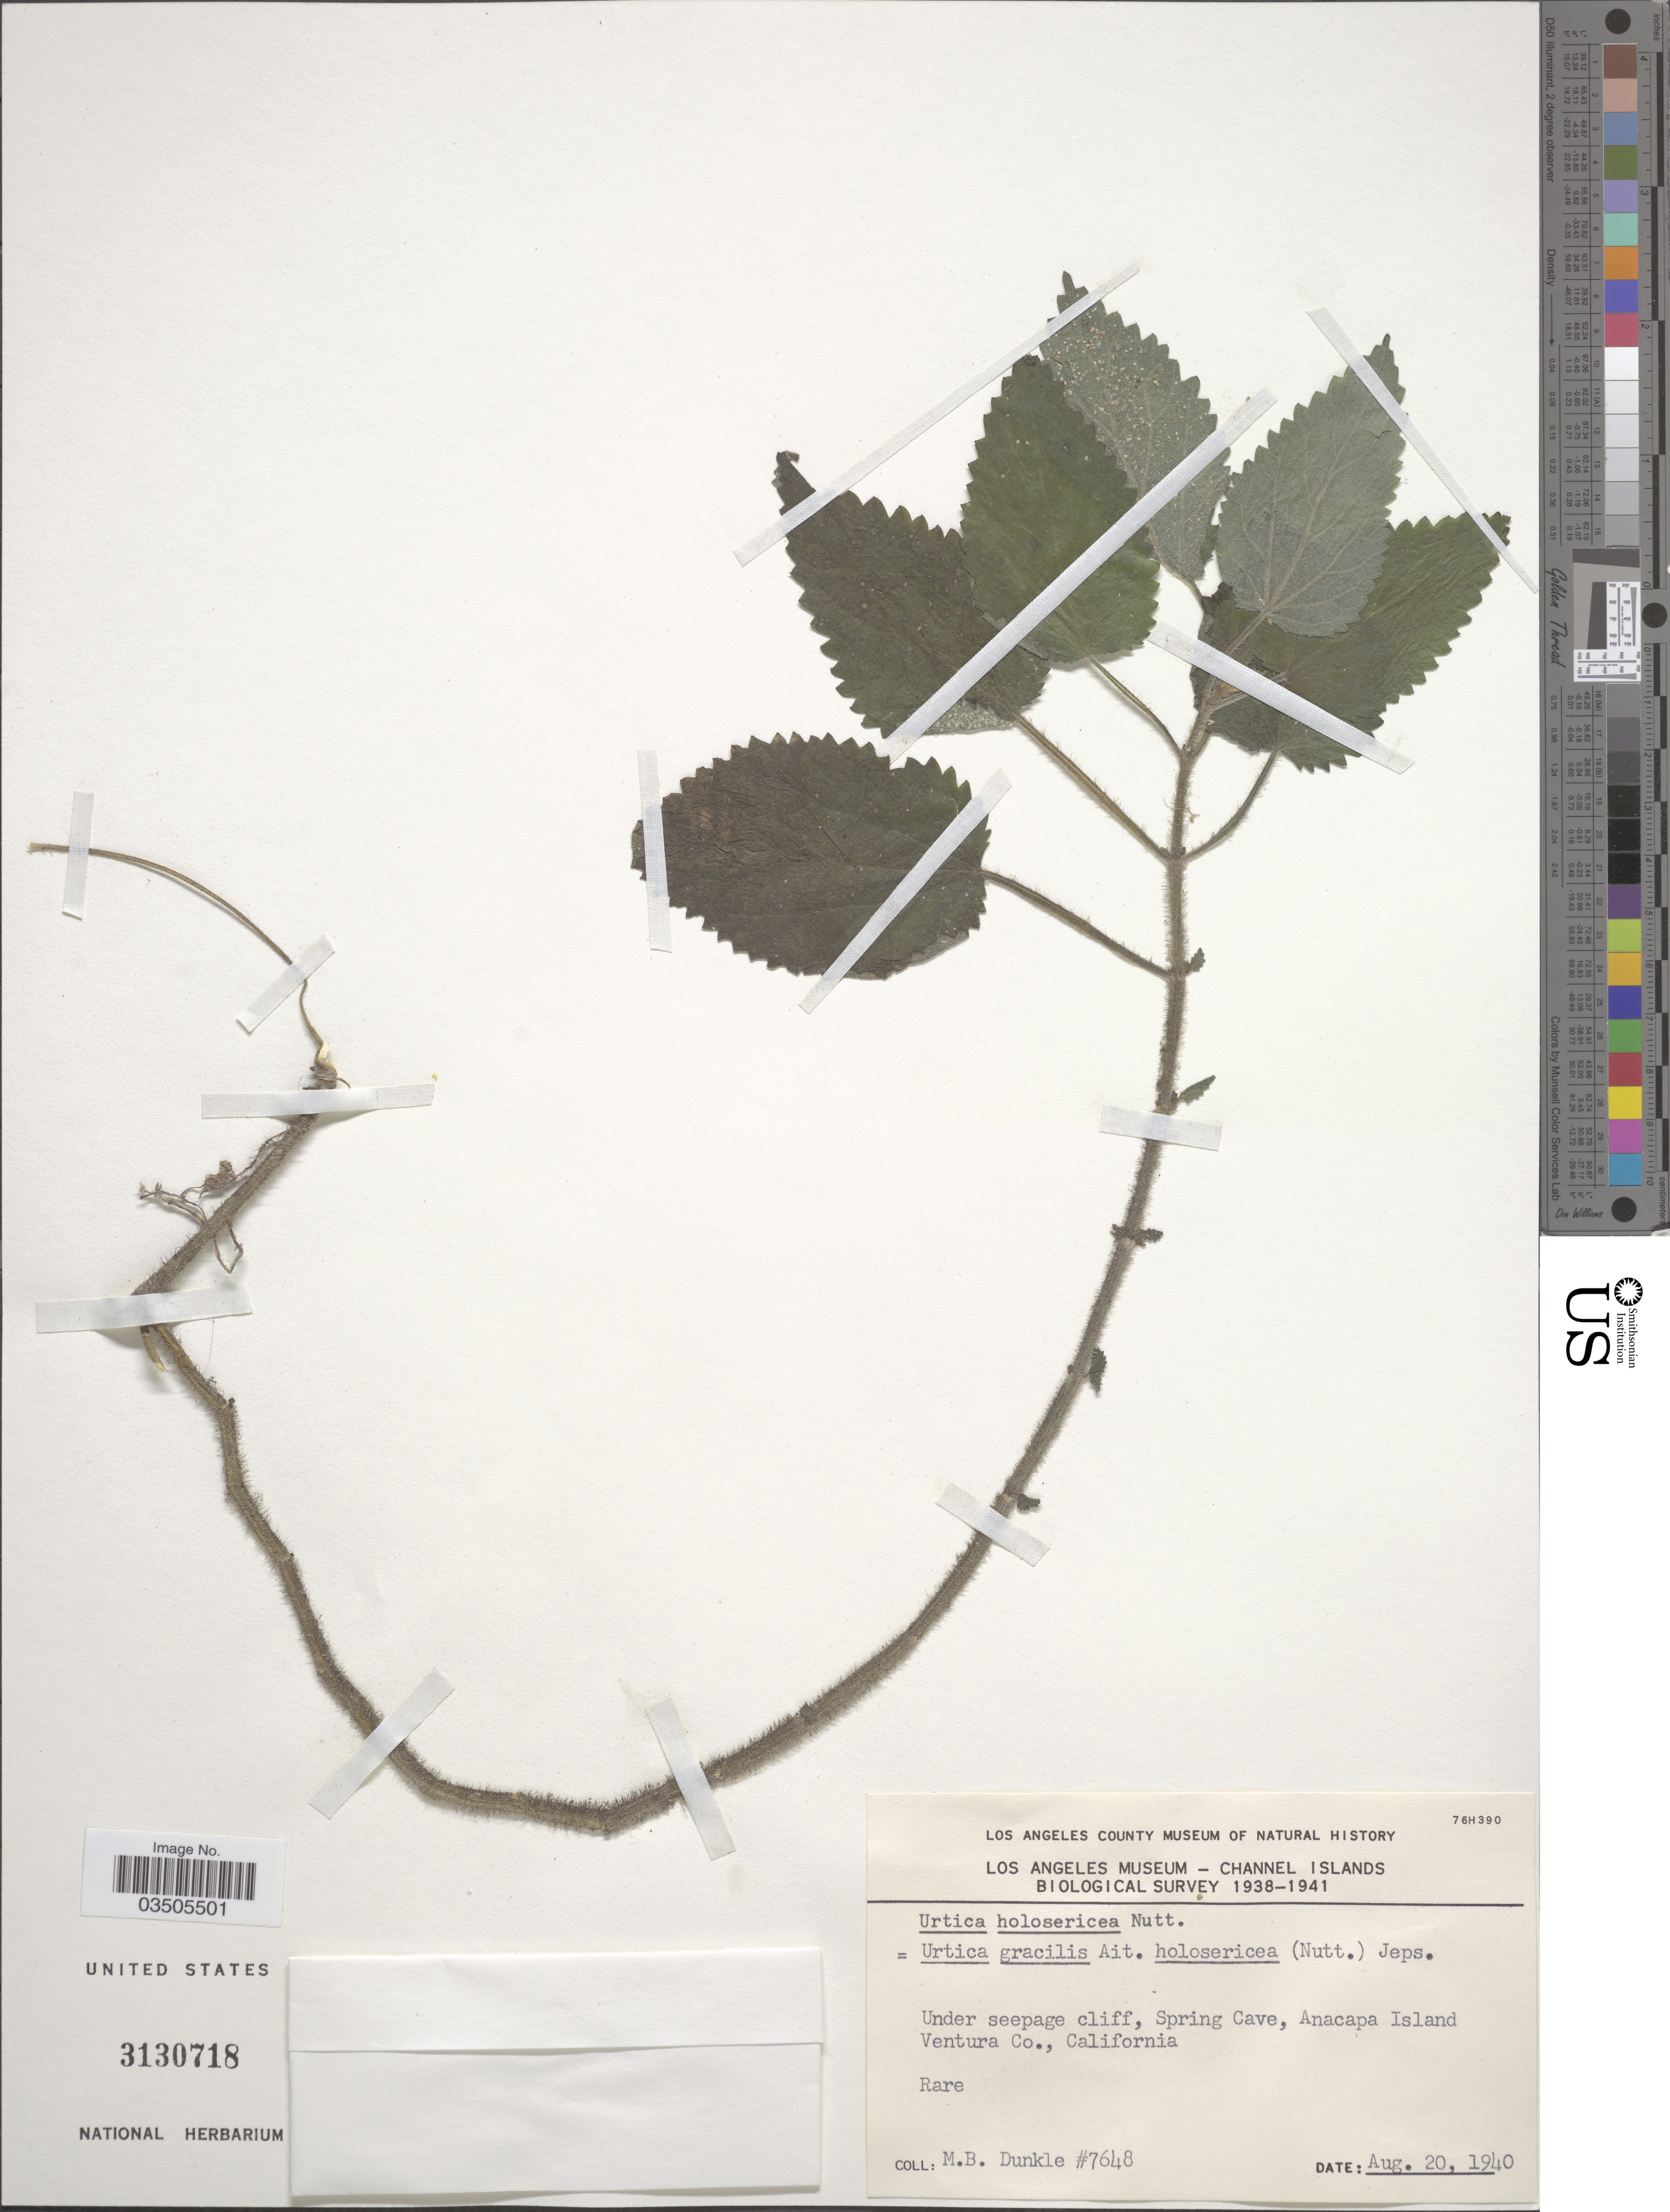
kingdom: Plantae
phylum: Tracheophyta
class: Magnoliopsida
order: Rosales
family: Urticaceae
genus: Urtica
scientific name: Urtica dioica subsp. holosericea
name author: (Nutt.) Thorne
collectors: M. Dunkle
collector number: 7648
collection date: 1940-08-20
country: United States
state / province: California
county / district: Ventura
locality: Under seepage cliff, Spring Cave, Anacapa Island Ventura Co.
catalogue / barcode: US 3130718